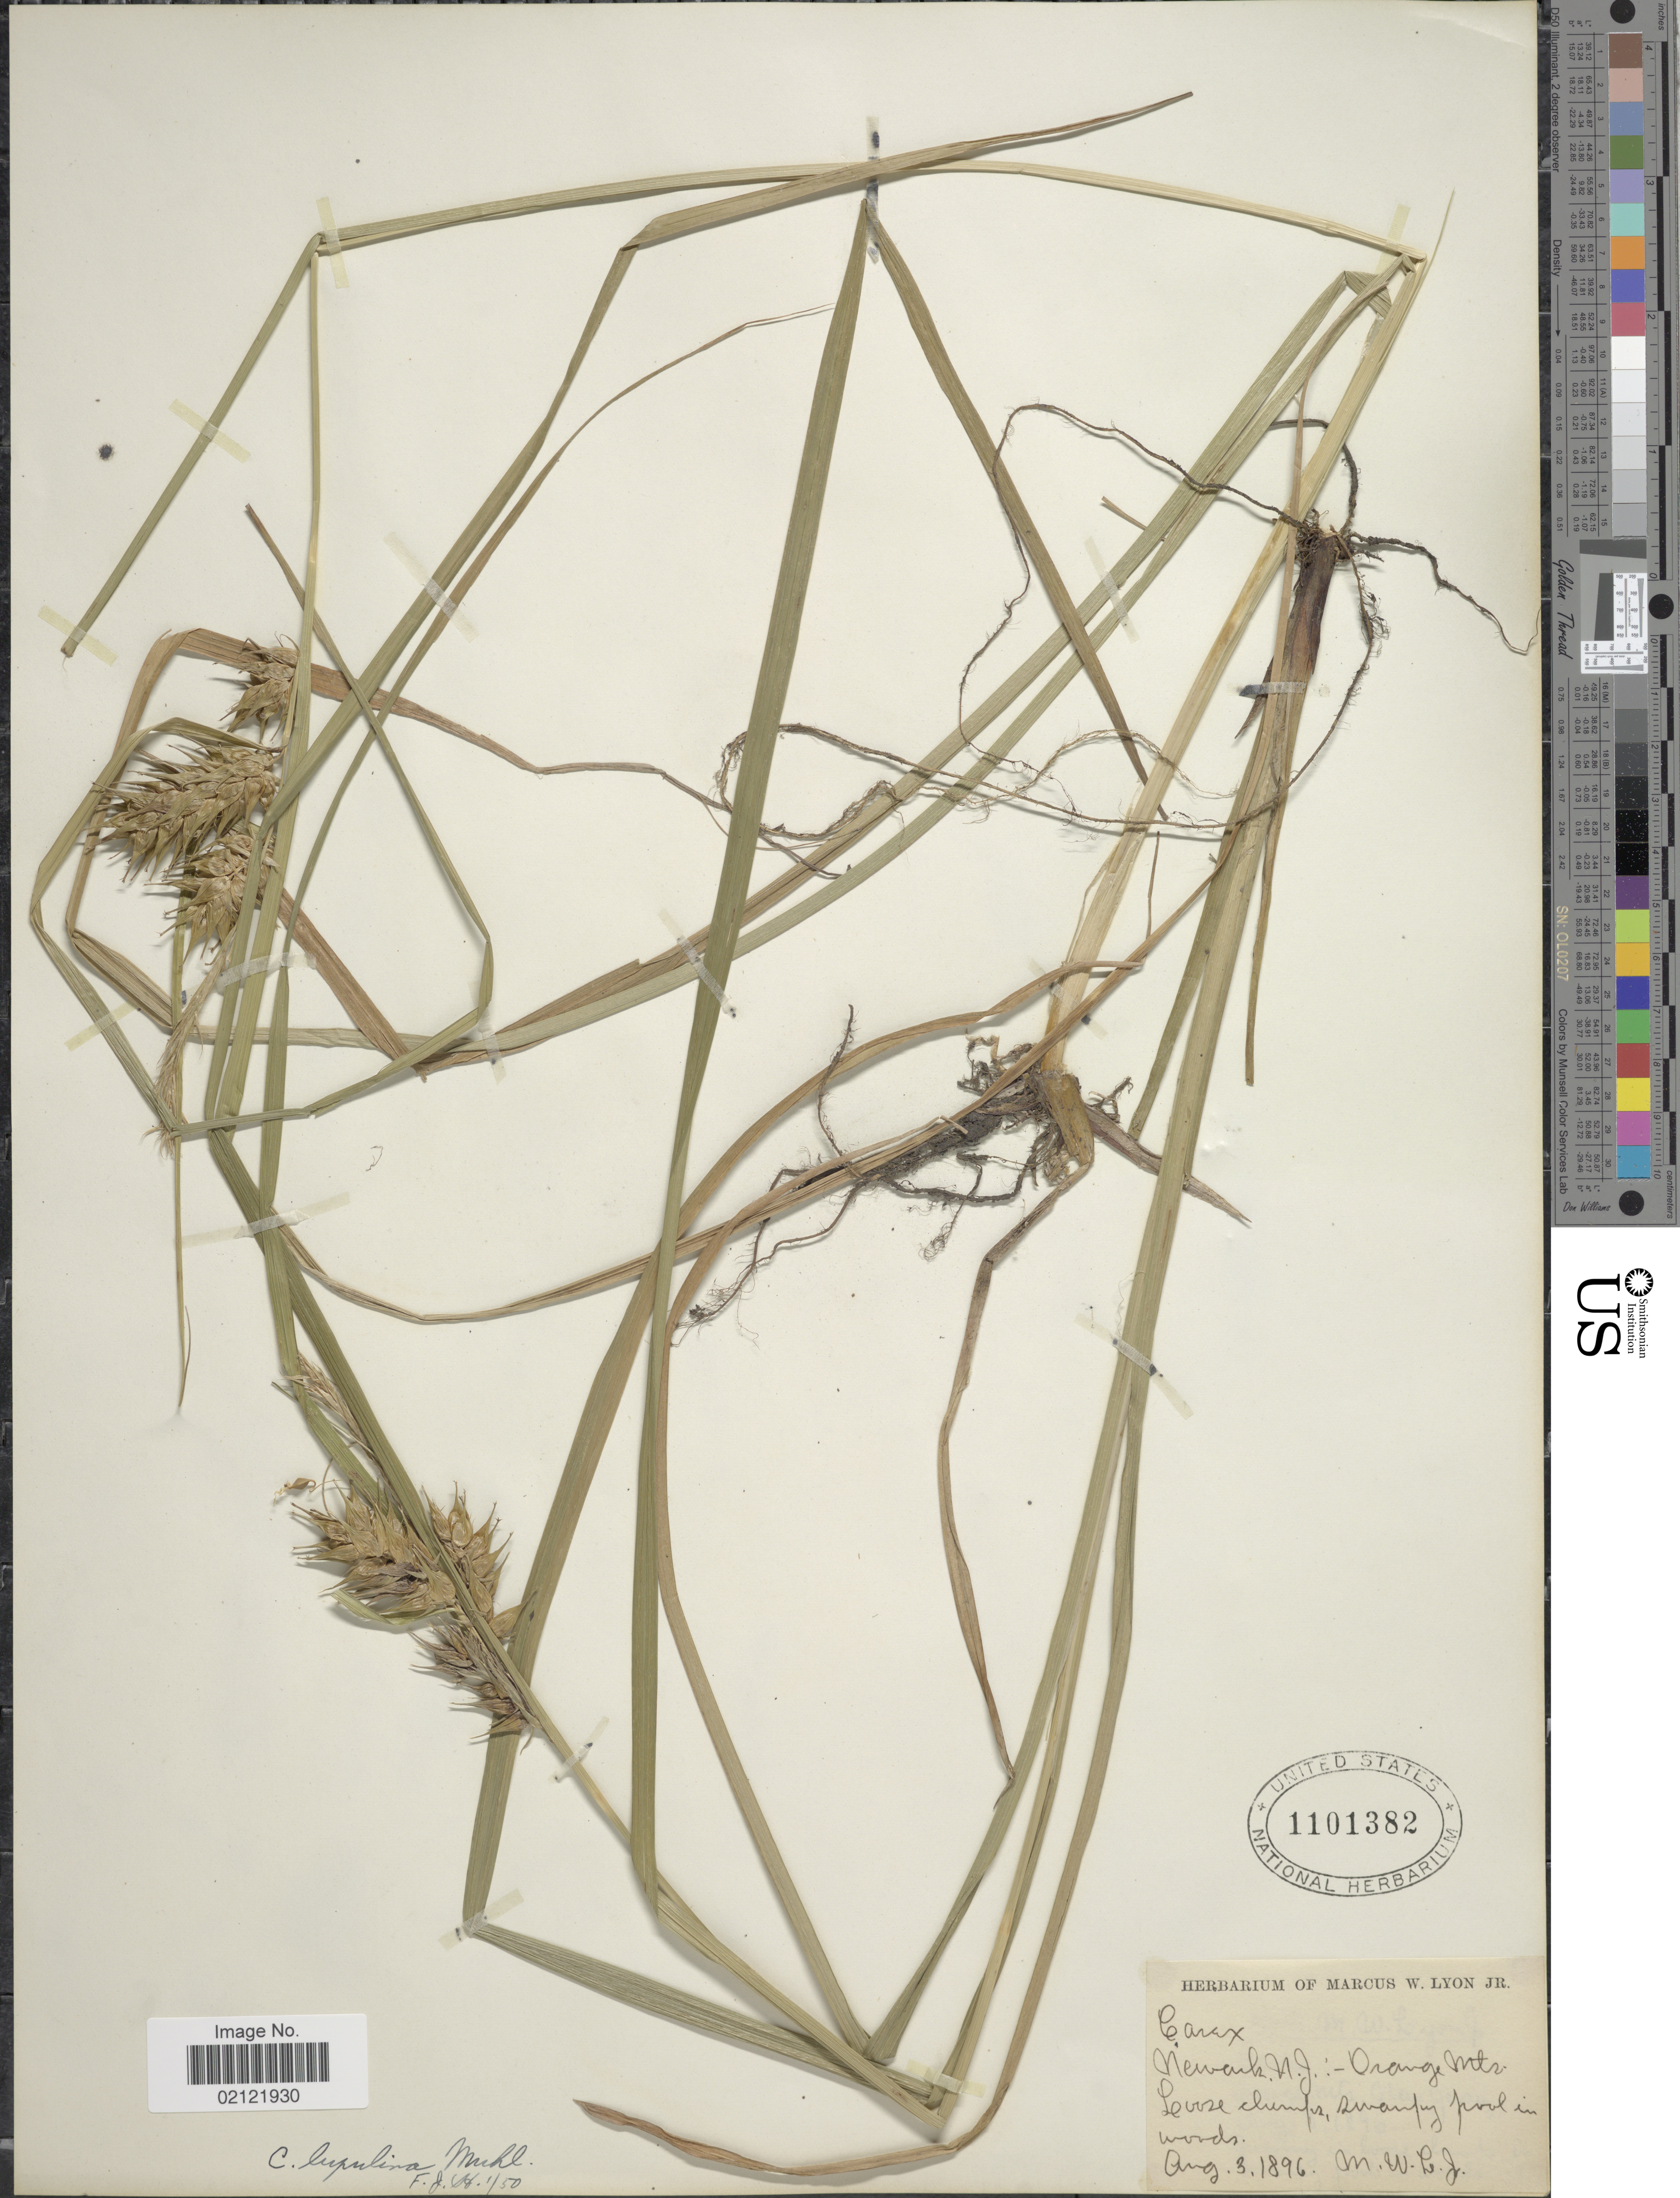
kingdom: Plantae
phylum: Tracheophyta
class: Liliopsida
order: Poales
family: Cyperaceae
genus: Carex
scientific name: Carex lupulina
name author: Muhl. ex Willd.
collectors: M. W. Lyon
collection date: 1896-08-03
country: United States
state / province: New Jersey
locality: Newark, N.J. - Orange Mts. Loose clumps, swampy pool in woods.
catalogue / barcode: US 1101382